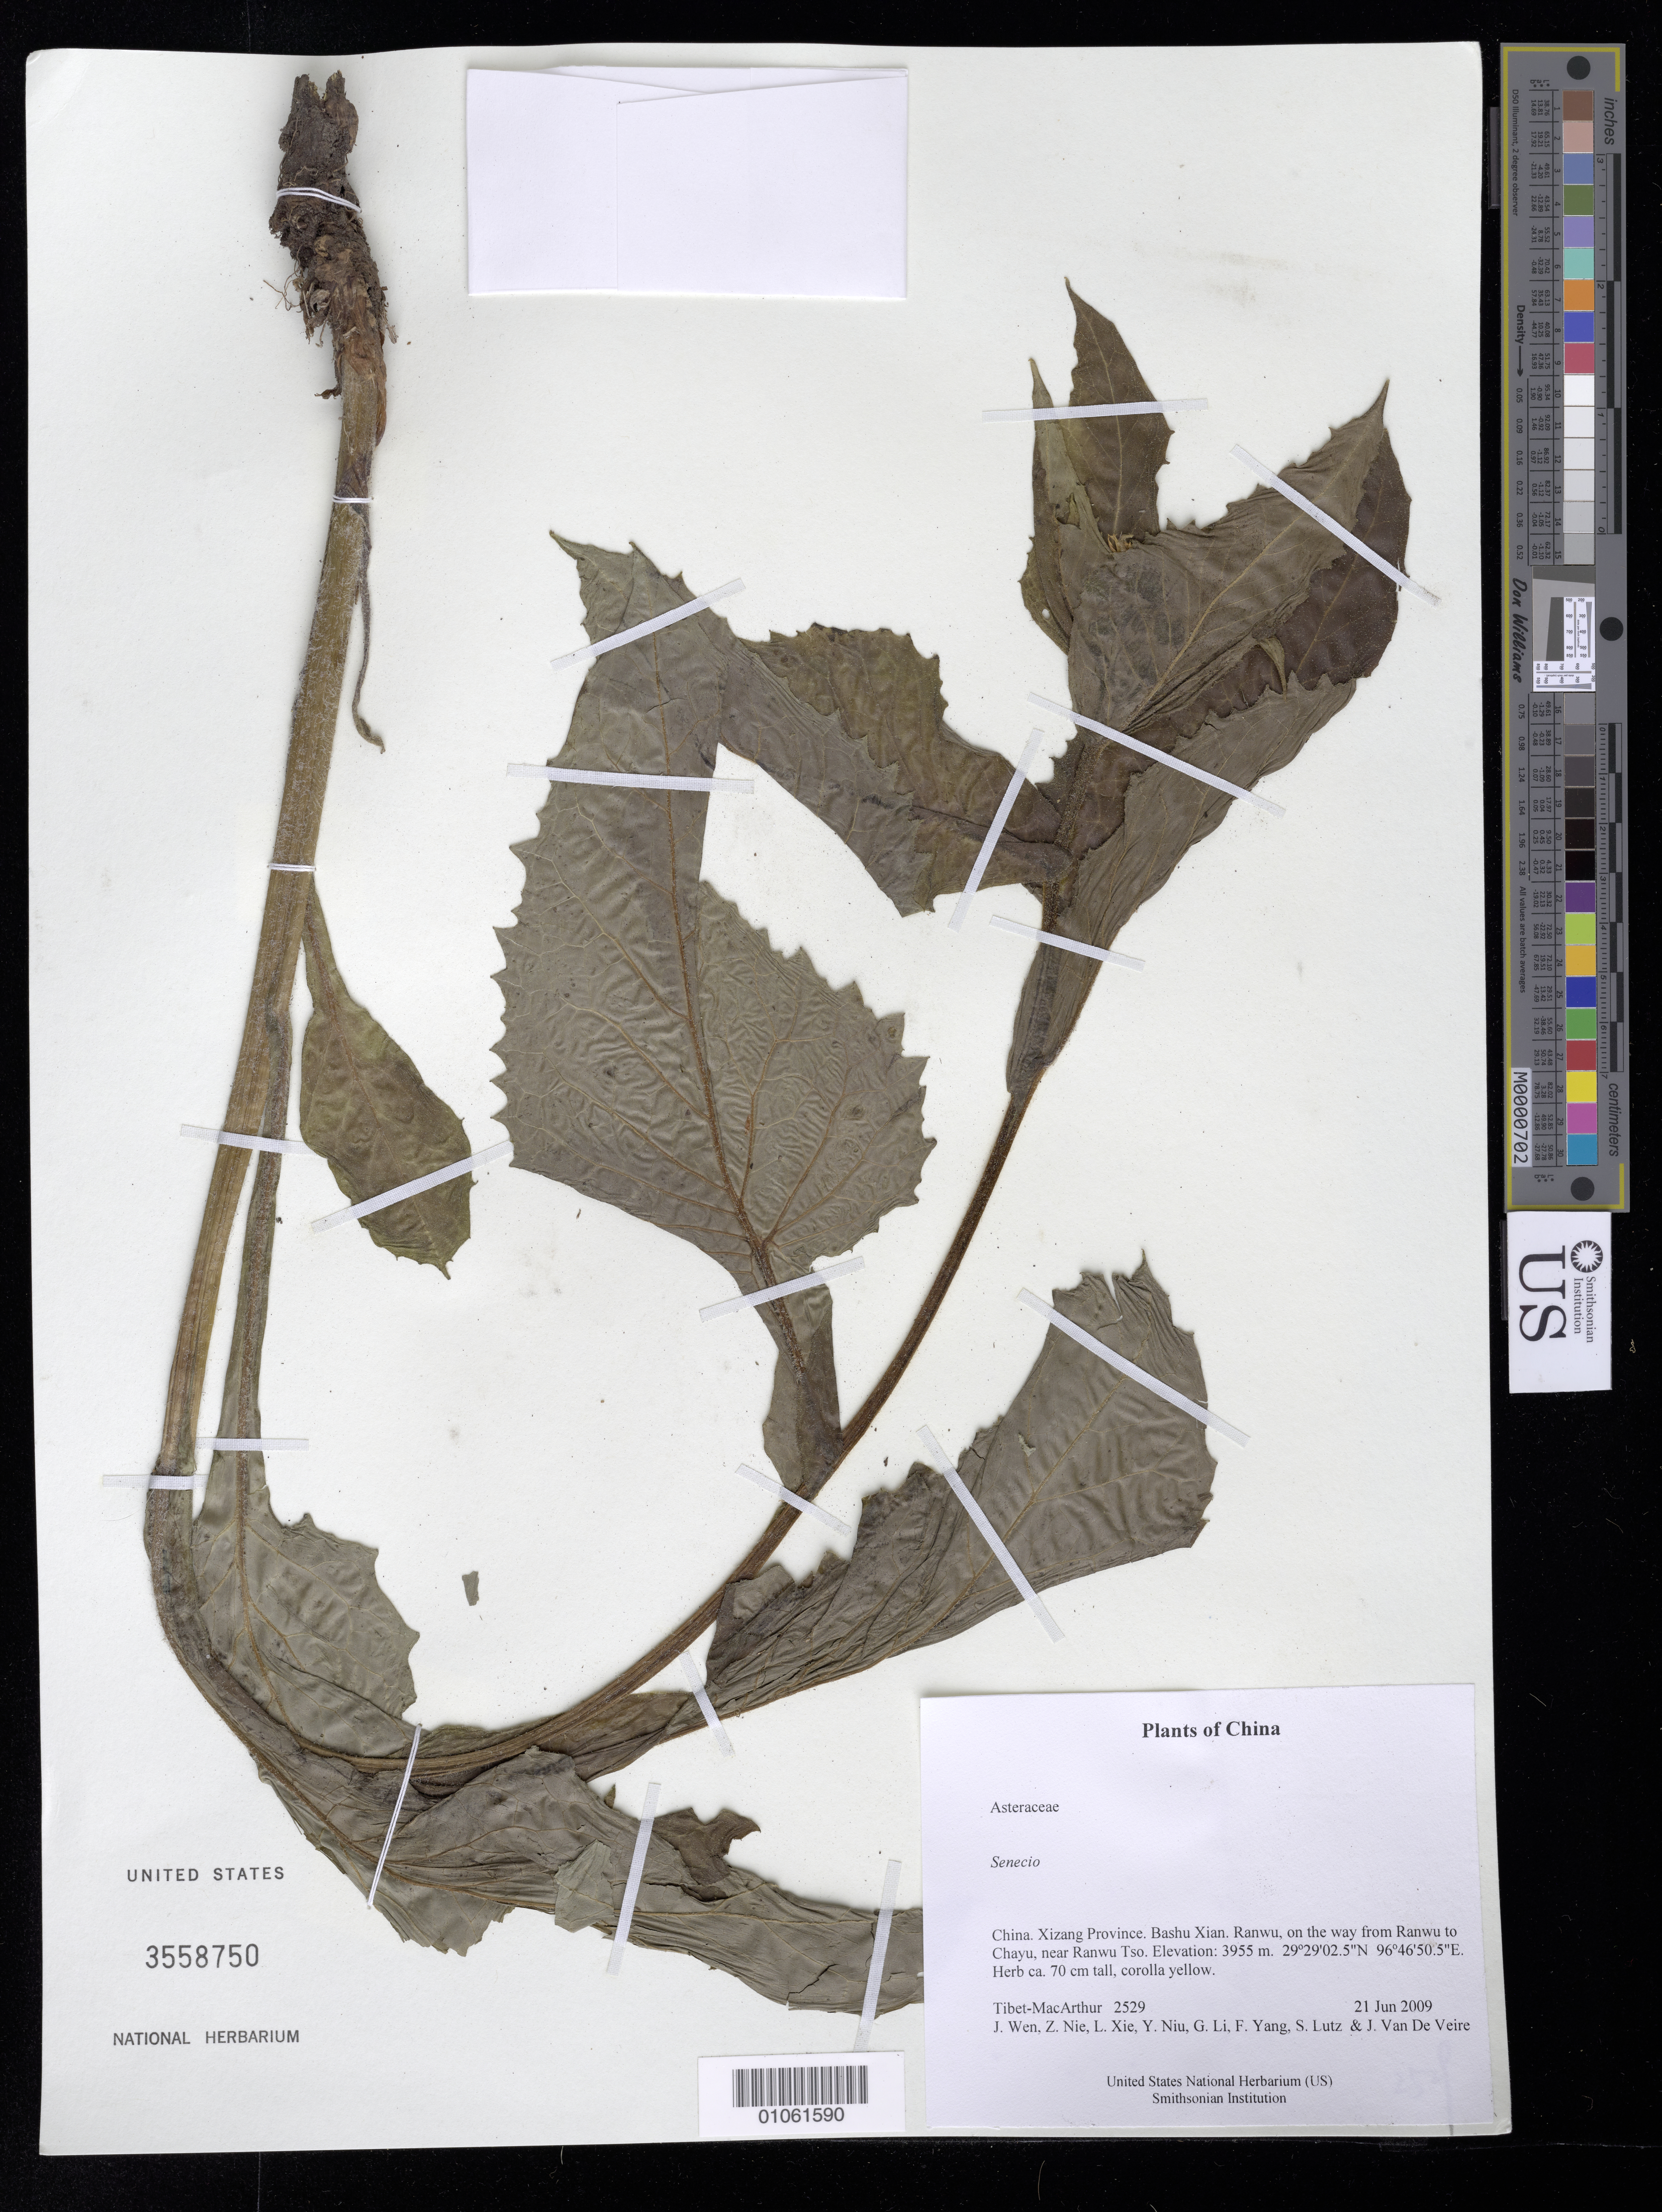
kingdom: Plantae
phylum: Tracheophyta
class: Magnoliopsida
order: Asterales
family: Asteraceae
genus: Senecio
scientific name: Senecio sp.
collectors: Tibet-MacArthur, J. Wen, Z. Nie, L. Xie, Y. Niu, G. Li, F. Yang, S. Lutz & J. Van De Veire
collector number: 2529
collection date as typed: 21 Jun 2009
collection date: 2009-06-21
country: China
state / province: Xizang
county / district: Bashu Xian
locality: Ranwu, on the way from Ranwu to Chayu, near Ranwu Tso.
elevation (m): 3955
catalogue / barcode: US 3558750